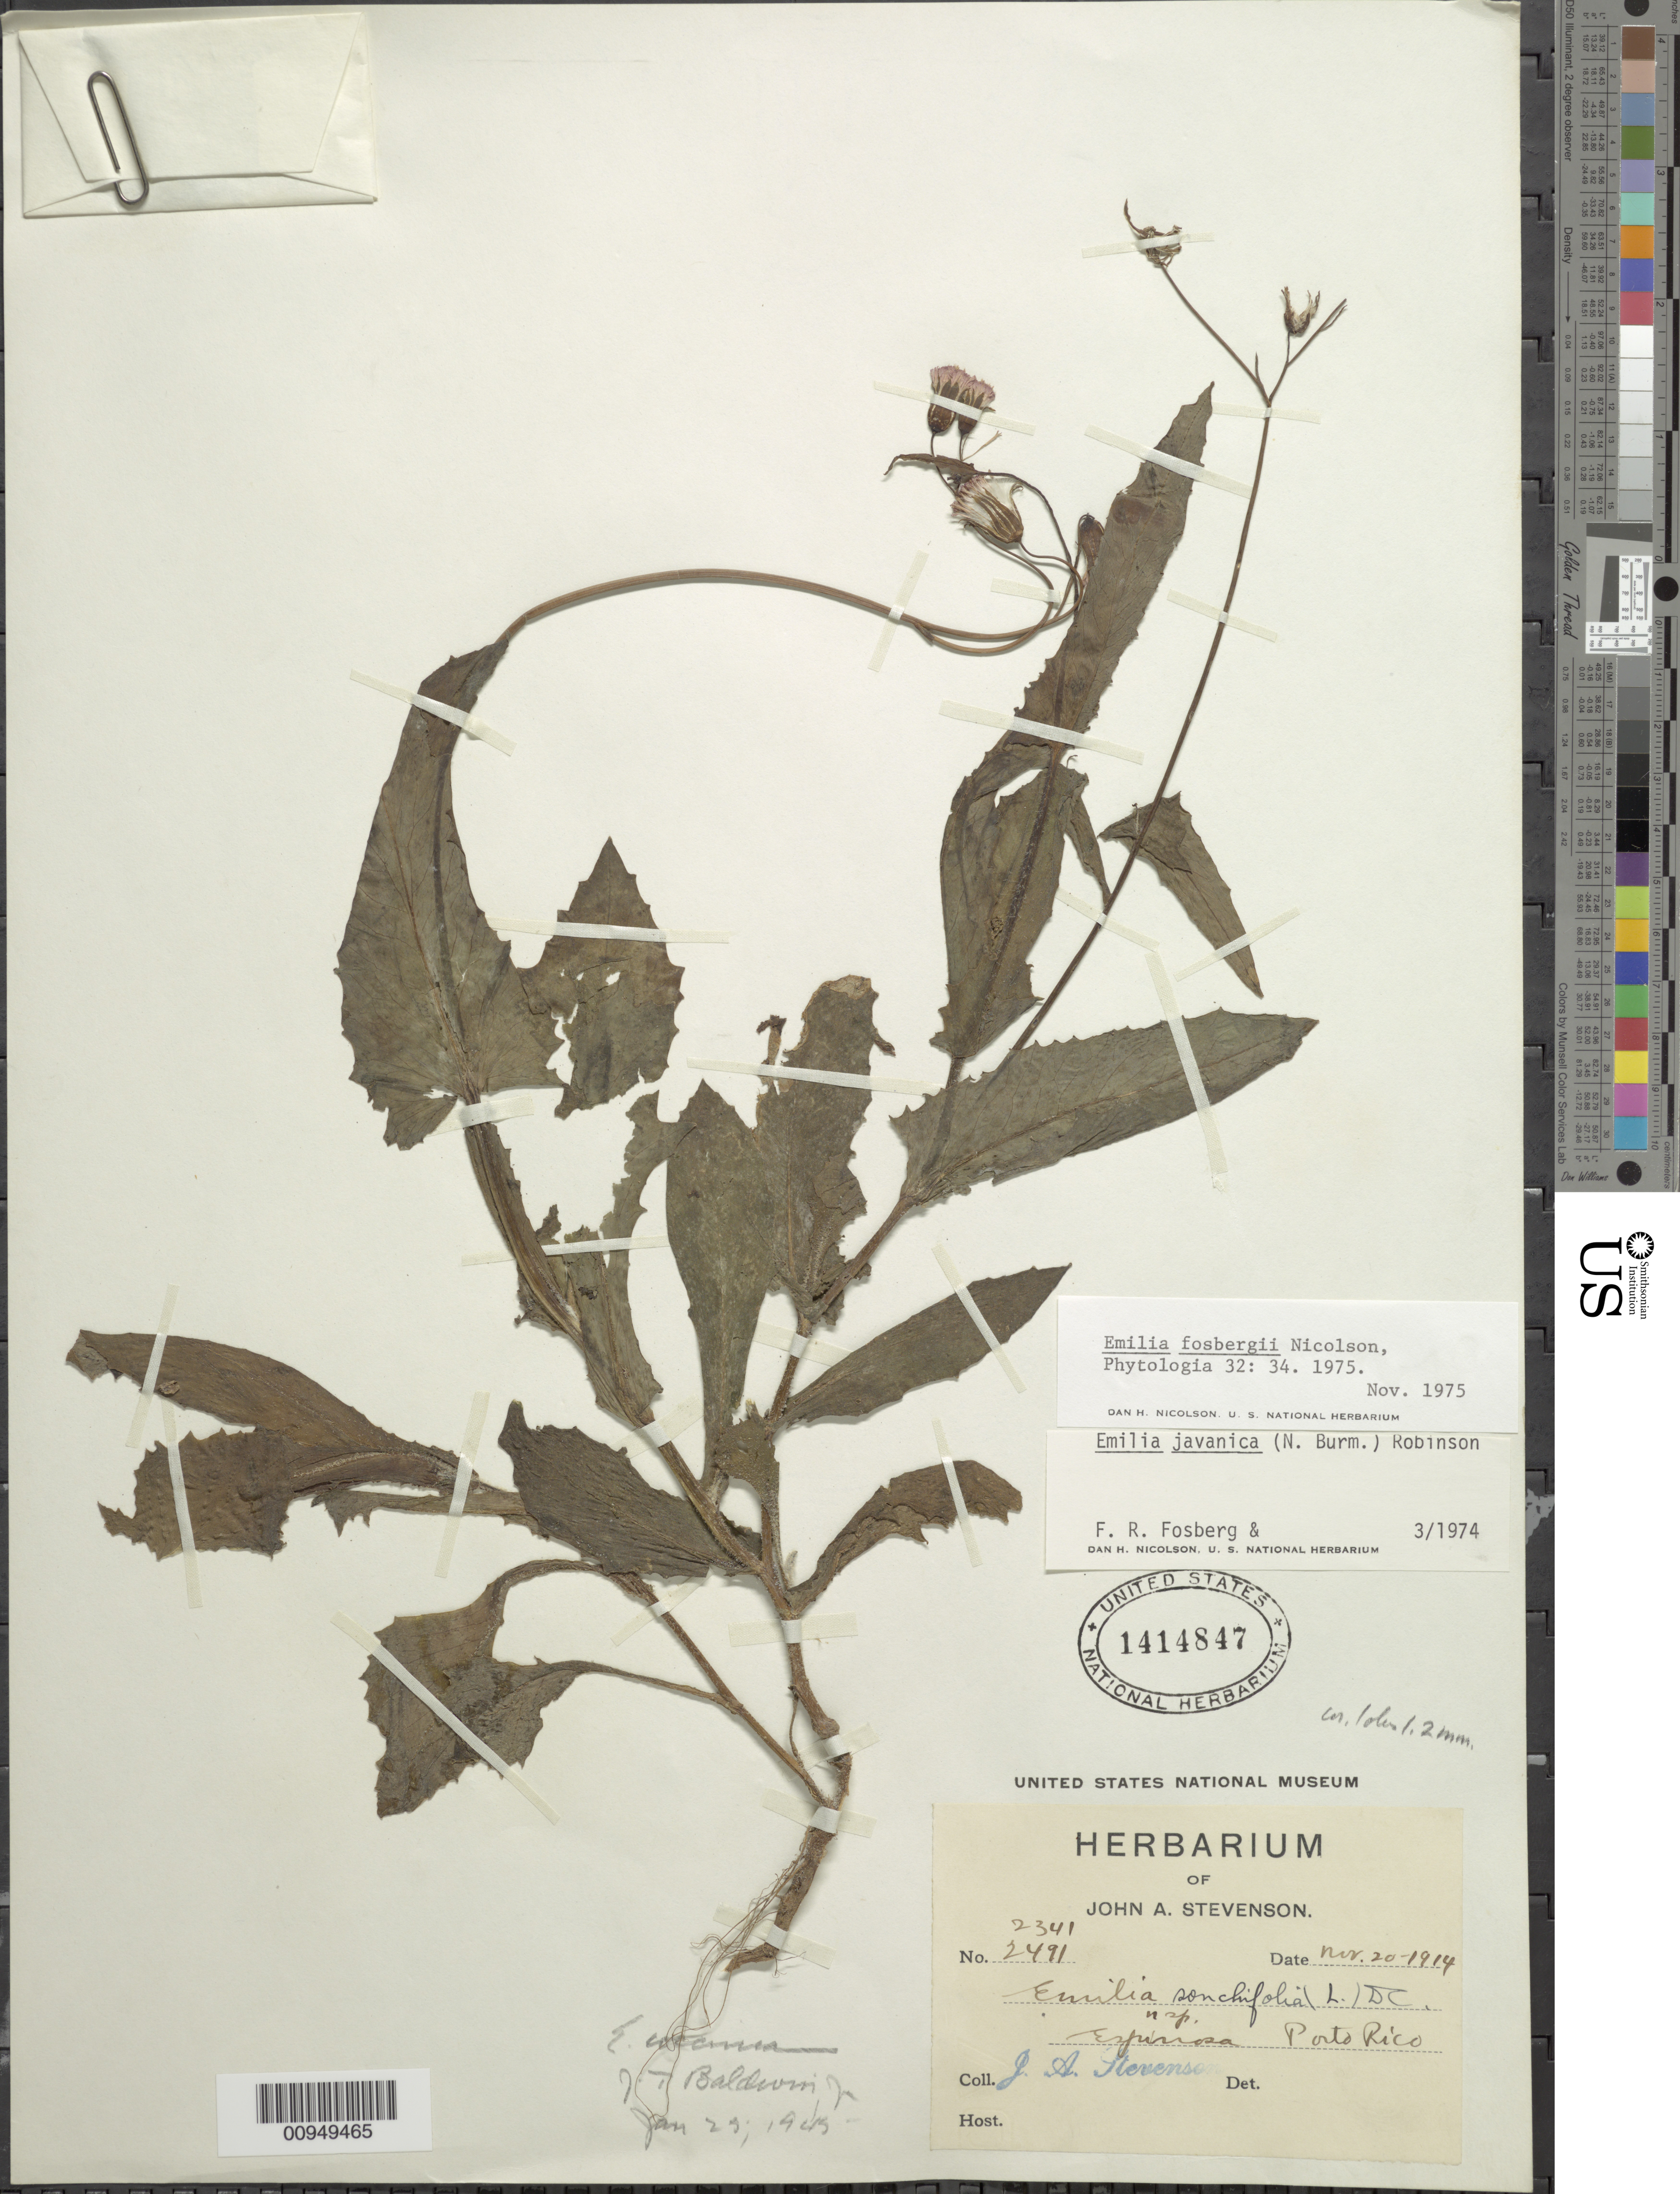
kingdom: Plantae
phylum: Tracheophyta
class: Magnoliopsida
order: Asterales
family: Asteraceae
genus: Emilia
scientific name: Emilia fosbergii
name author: Nicolson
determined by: Nicolson, Dan H.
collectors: J. Stevenson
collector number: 2491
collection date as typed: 20 Nov 1914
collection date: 1914-11-20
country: Puerto Rico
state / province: San Juan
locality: Espinosa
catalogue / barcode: US 1414847